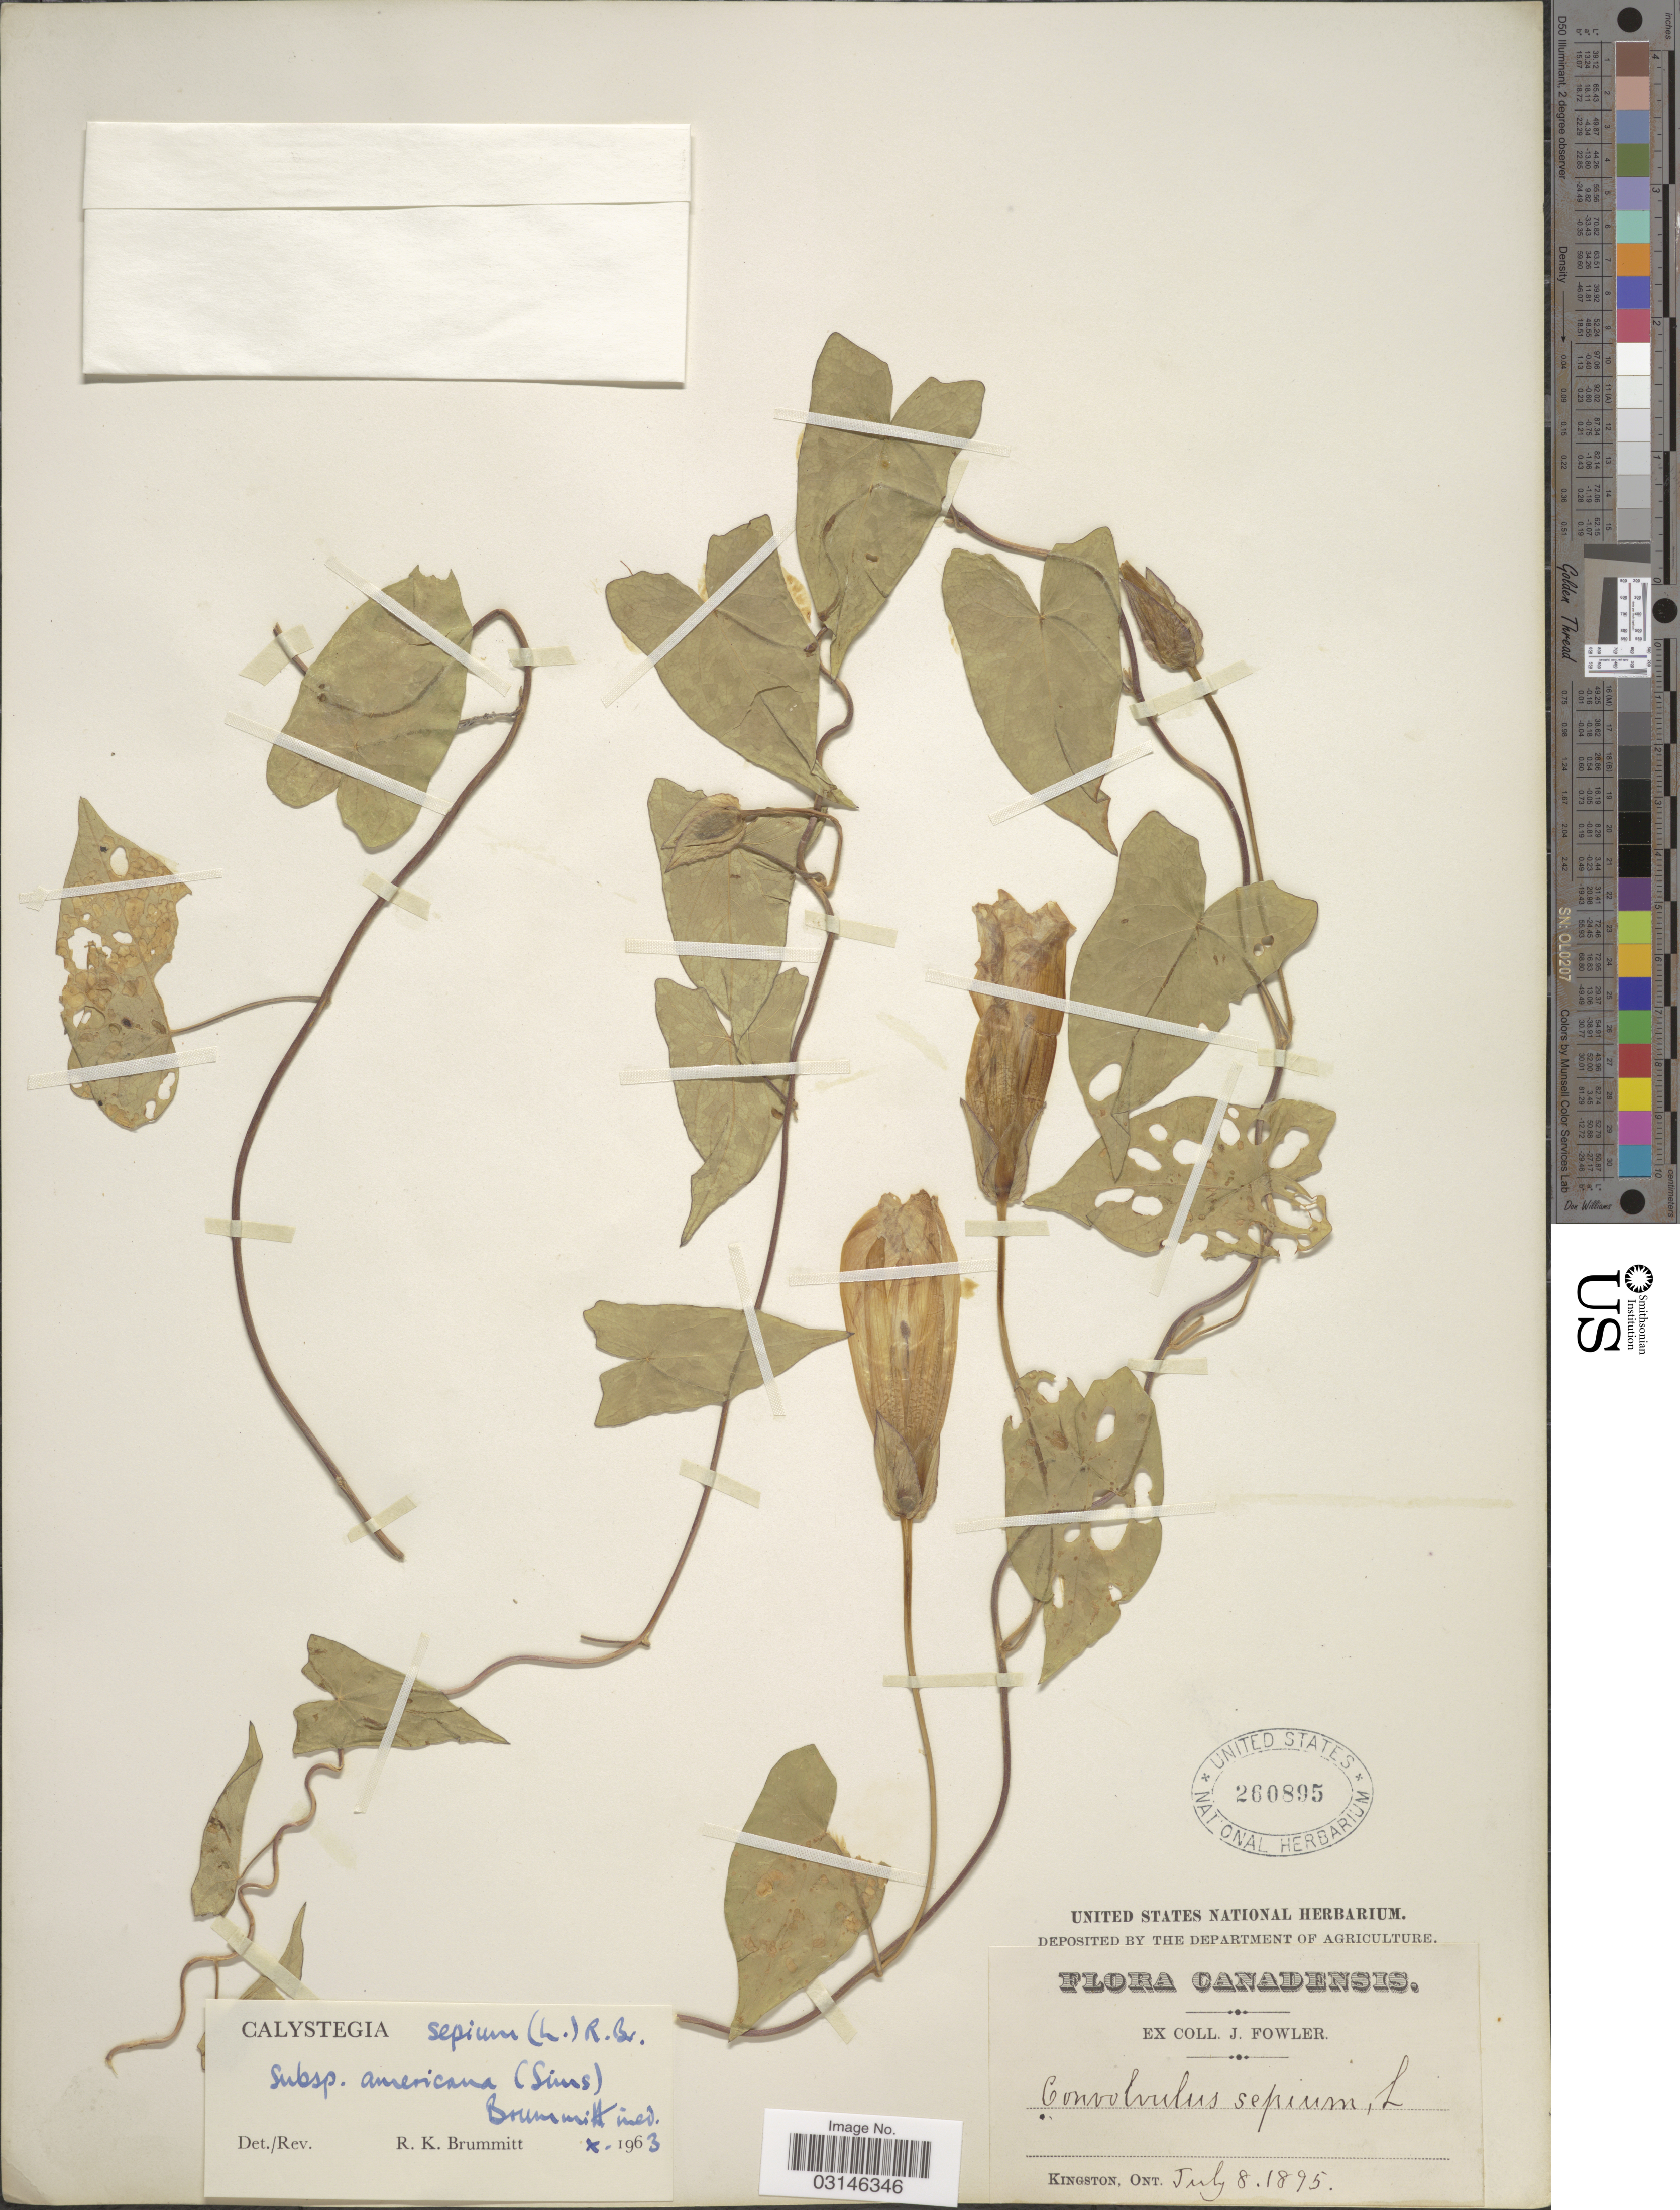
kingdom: Plantae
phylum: Tracheophyta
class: Magnoliopsida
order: Solanales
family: Convolvulaceae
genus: Calystegia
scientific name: Calystegia sepium subsp. americana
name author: (Sims) Brummitt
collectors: J. Fowler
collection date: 1895-07-08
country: Canada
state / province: Ontario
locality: Kingston.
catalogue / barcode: US 260895